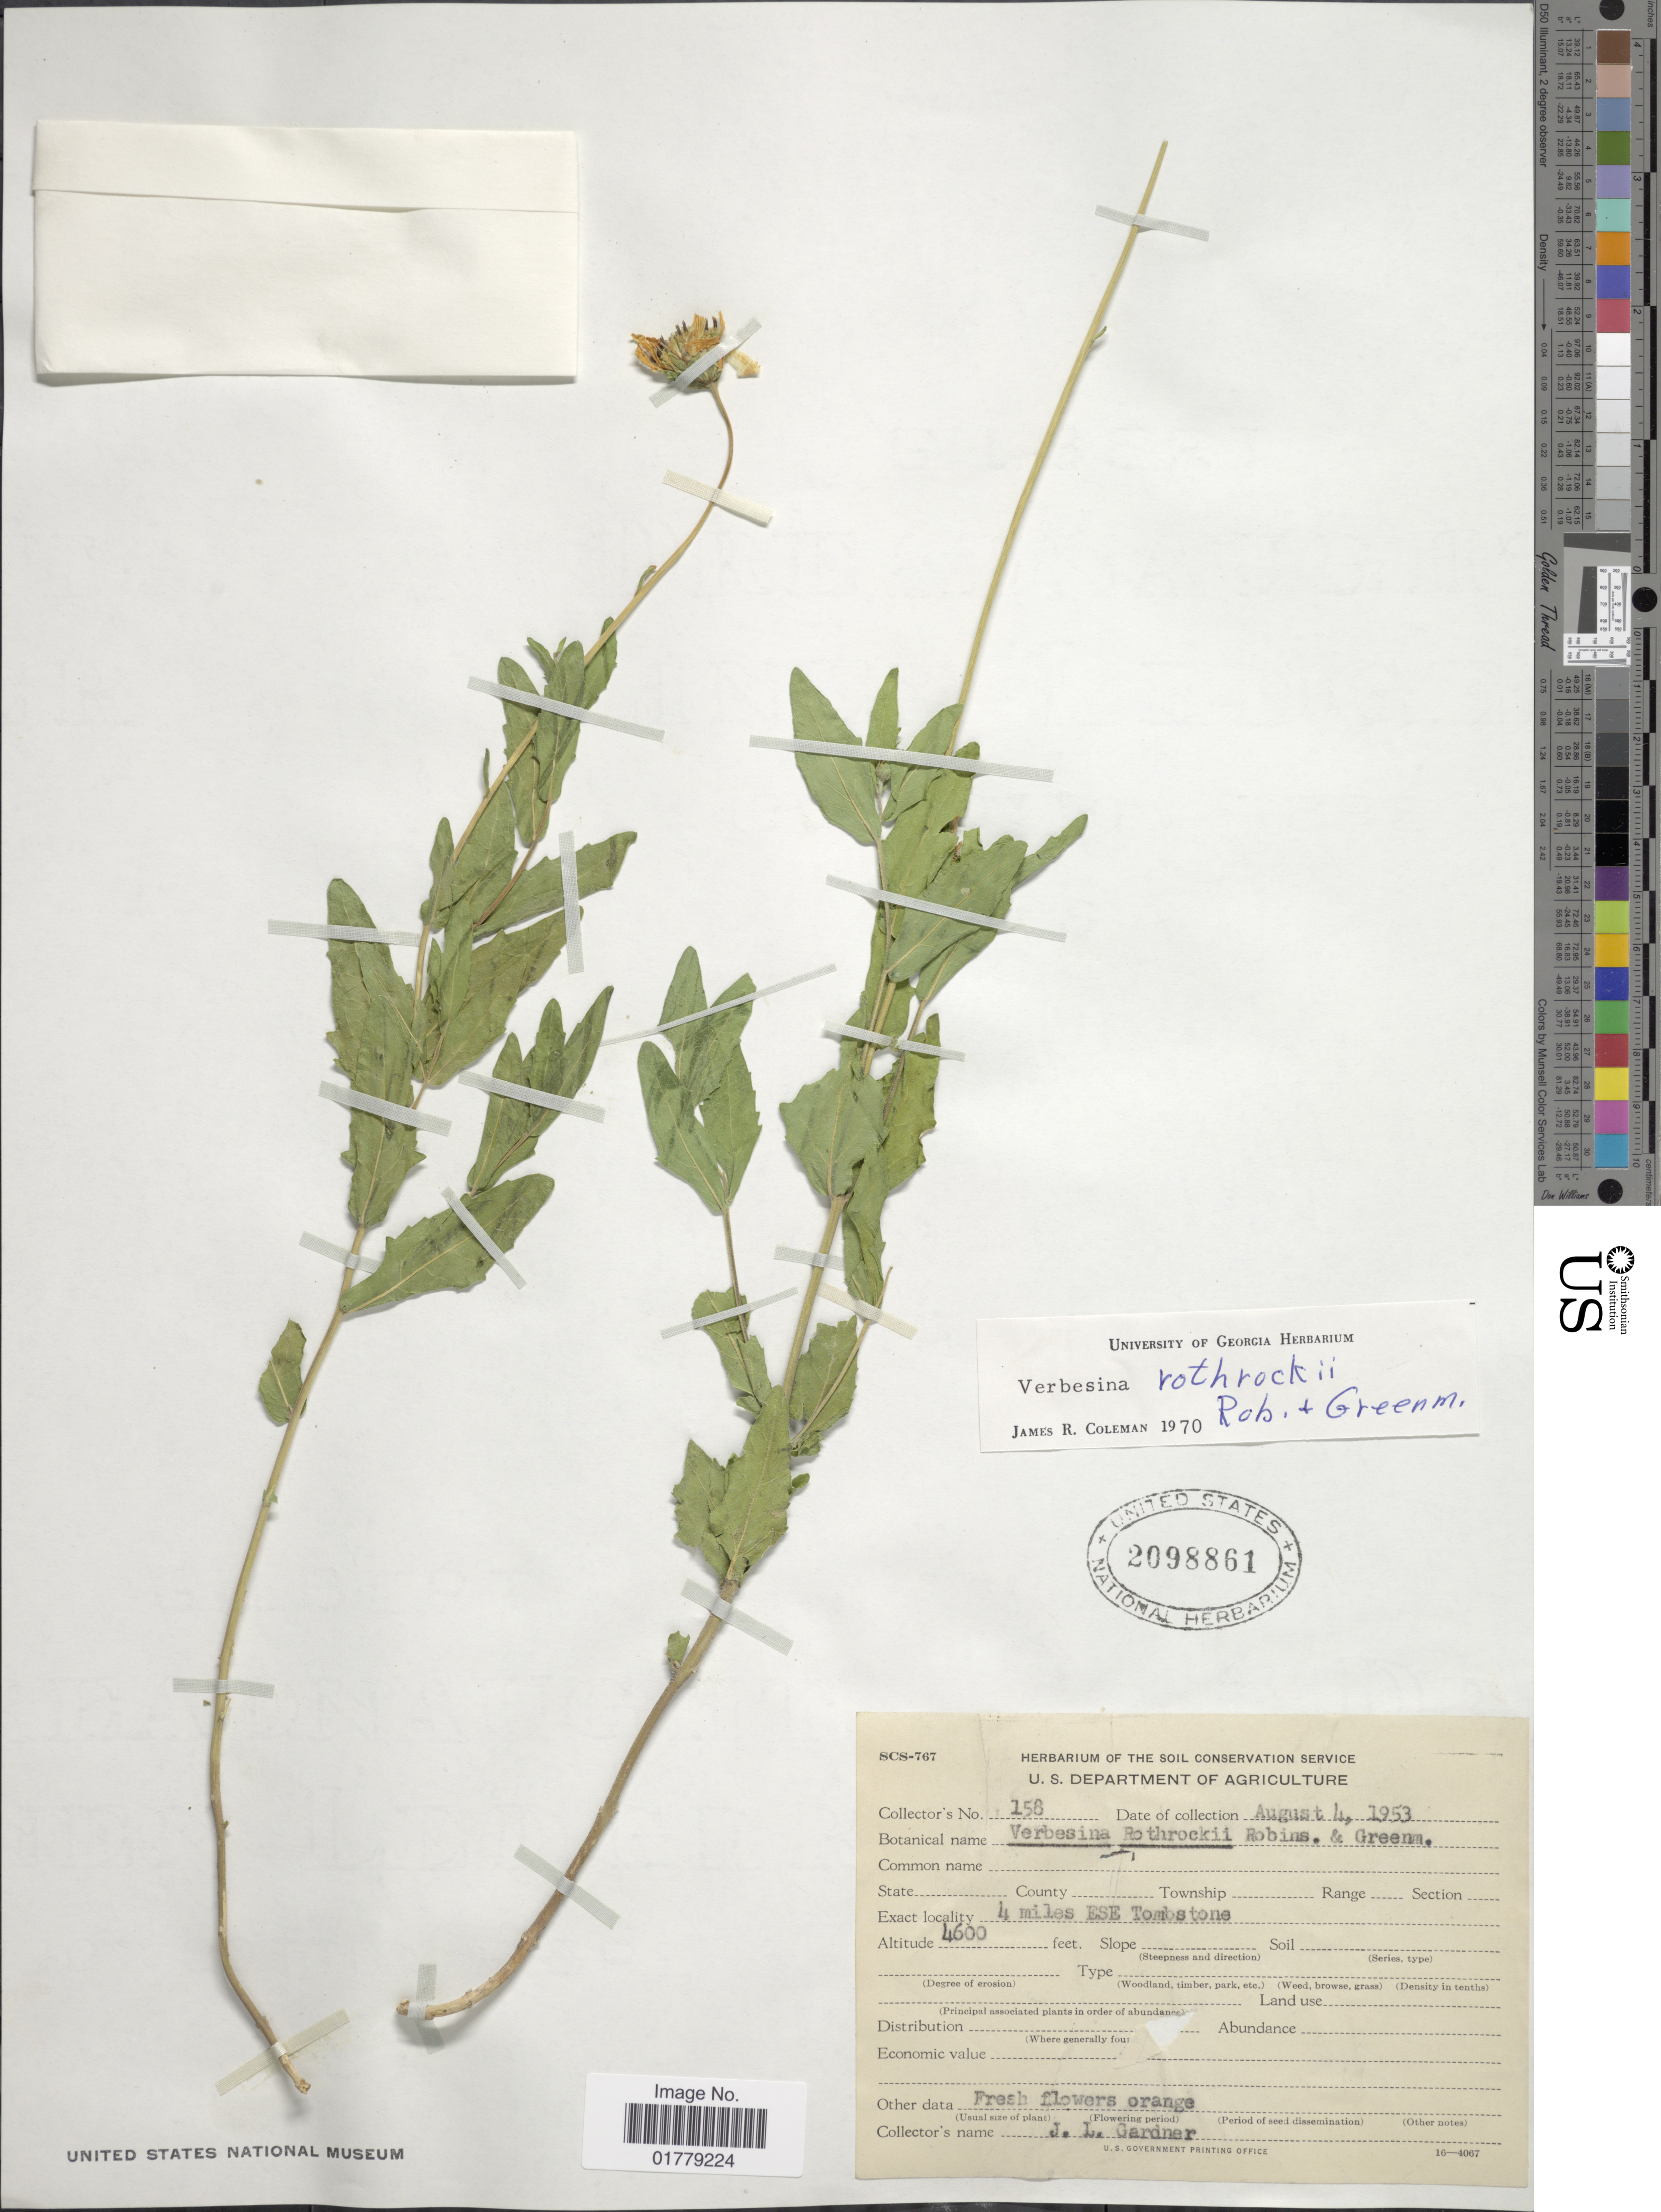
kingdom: Plantae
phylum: Tracheophyta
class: Magnoliopsida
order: Asterales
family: Asteraceae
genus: Verbesina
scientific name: Verbesina rothrockii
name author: B.L. Rob. & Greenm.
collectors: J. L. Gardner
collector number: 158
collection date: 1953-08-04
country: United States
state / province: Arizona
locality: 4 miles ESE Tombstone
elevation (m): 1402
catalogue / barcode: US 2098861